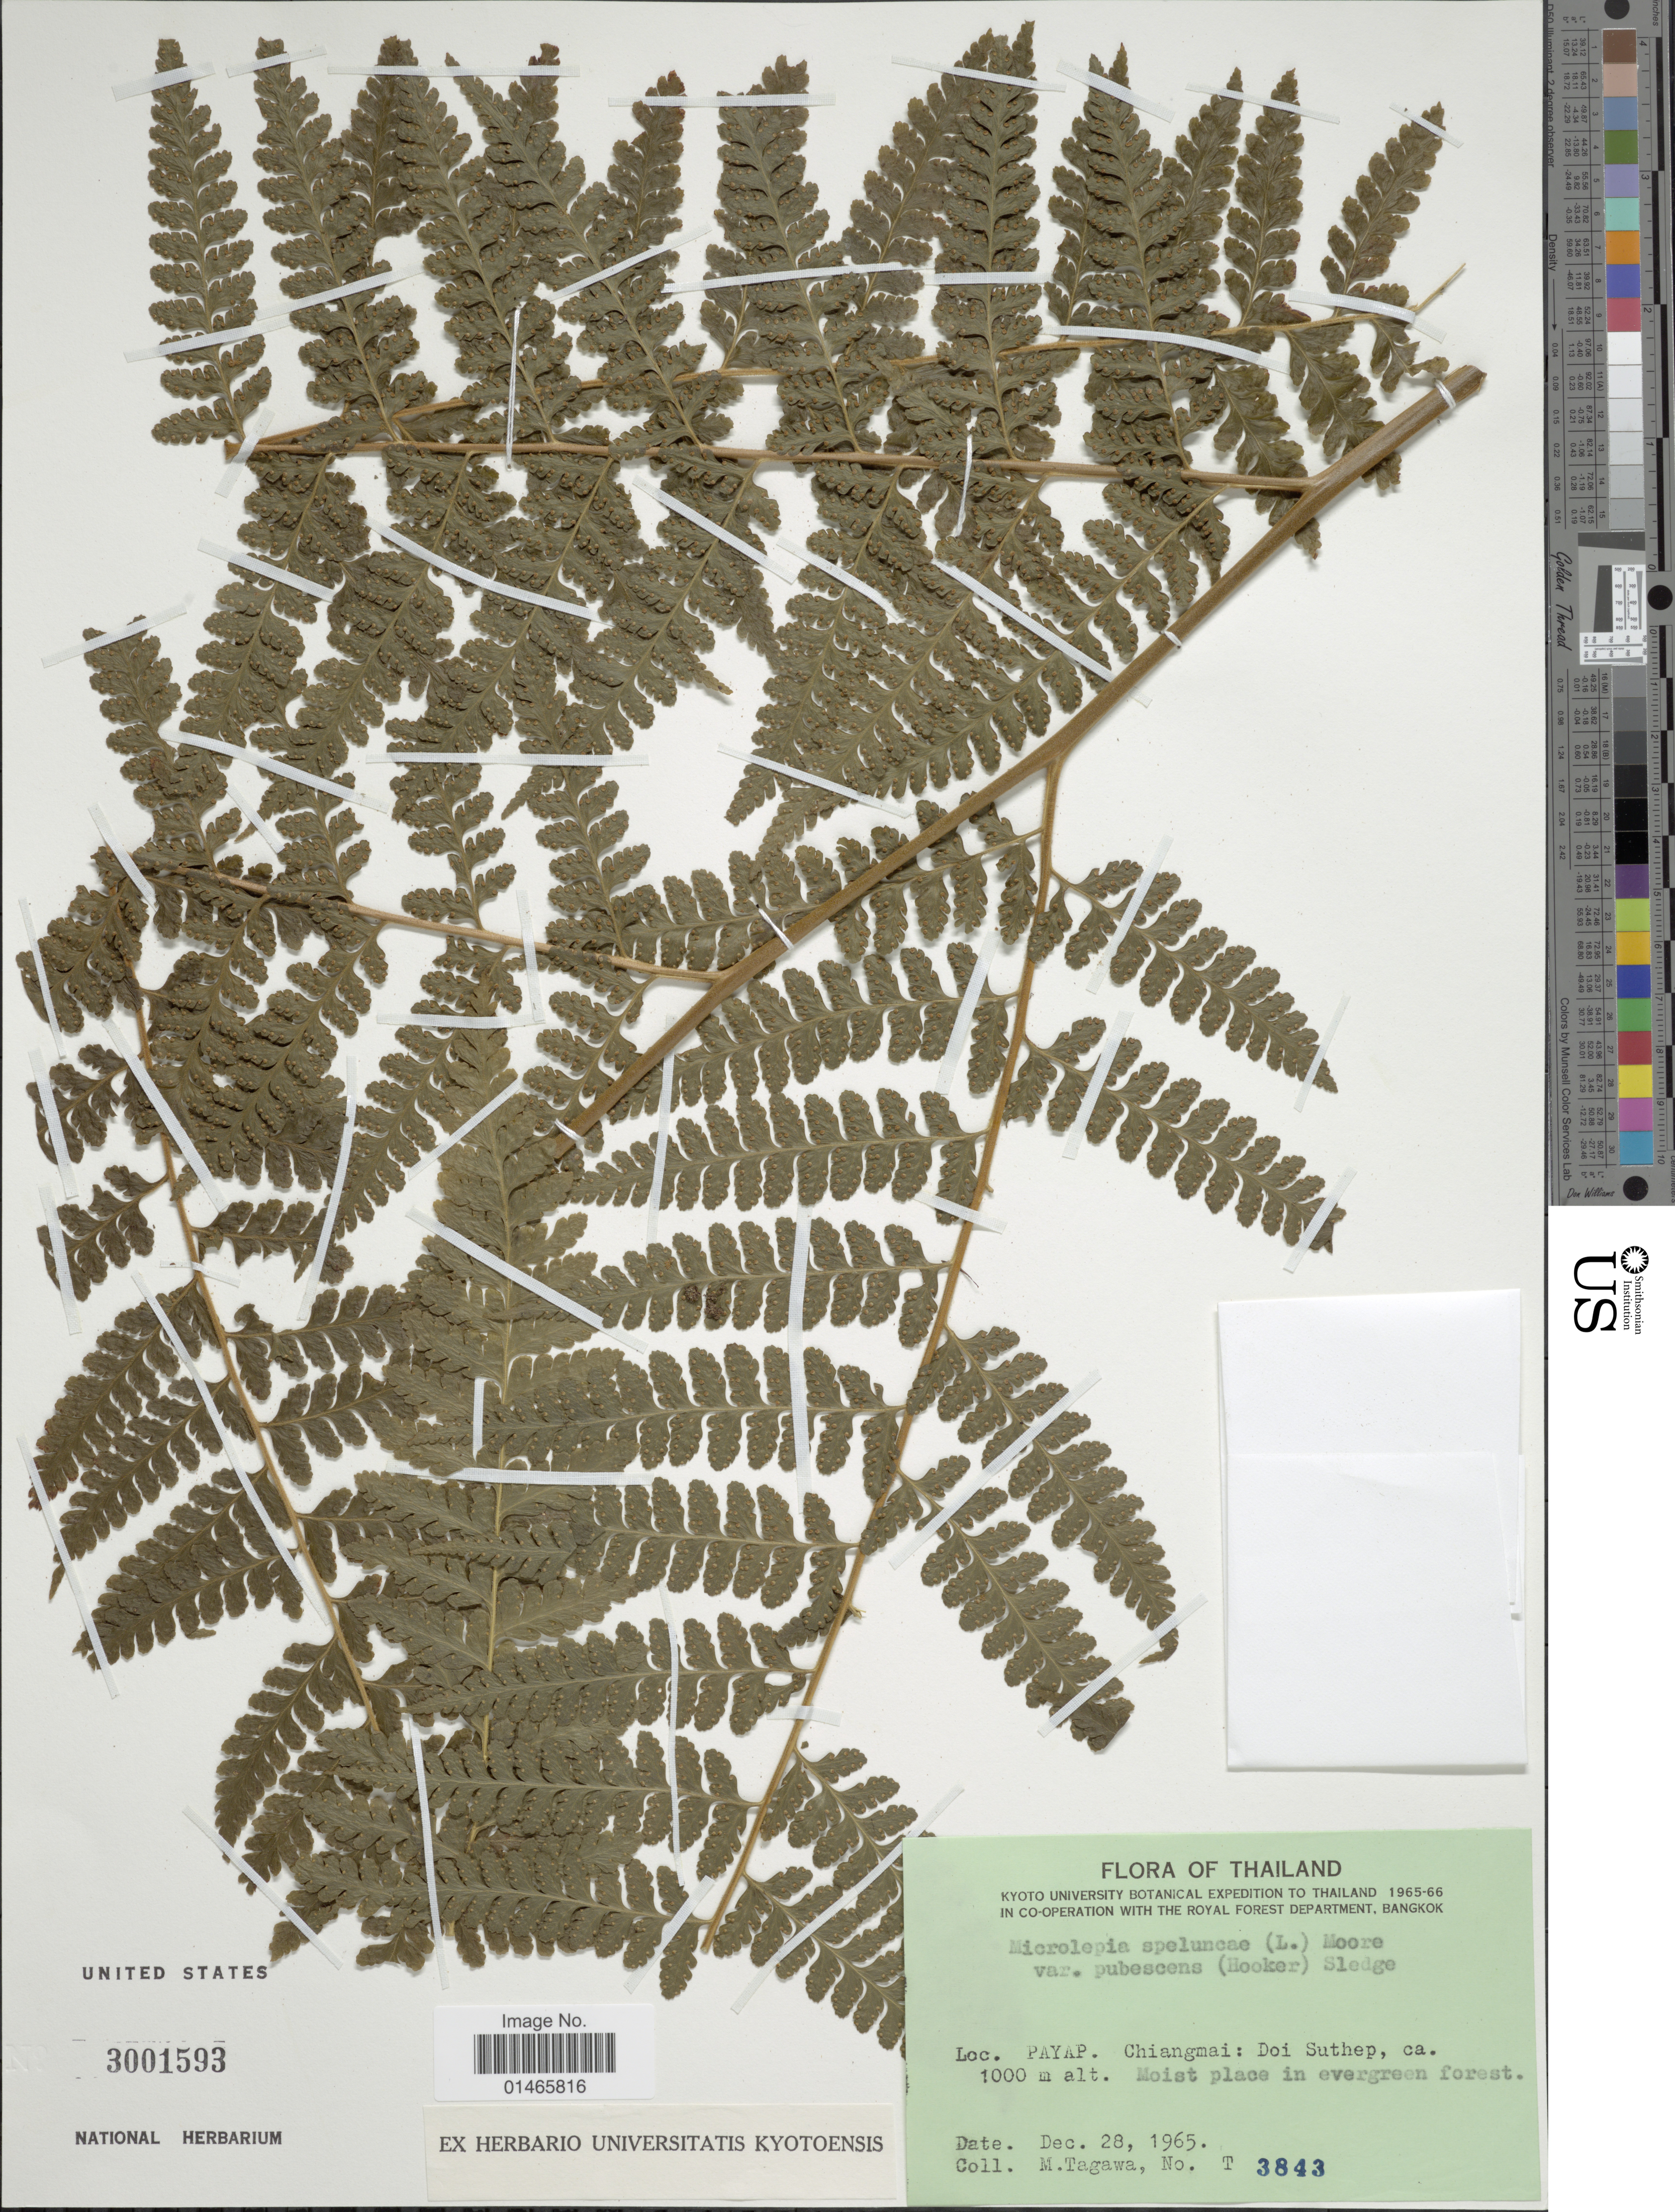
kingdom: Plantae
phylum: Tracheophyta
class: Polypodiopsida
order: Polypodiales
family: Dennstaedtiaceae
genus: Microlepia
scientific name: Microlepia speluncae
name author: (L.) T. Moore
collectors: M. Tagawa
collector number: T3843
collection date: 1965-12-28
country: Thailand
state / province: Chiang Mai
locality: Payap, Chiangmai: Doi Suthep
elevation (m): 1000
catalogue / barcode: US 3001593